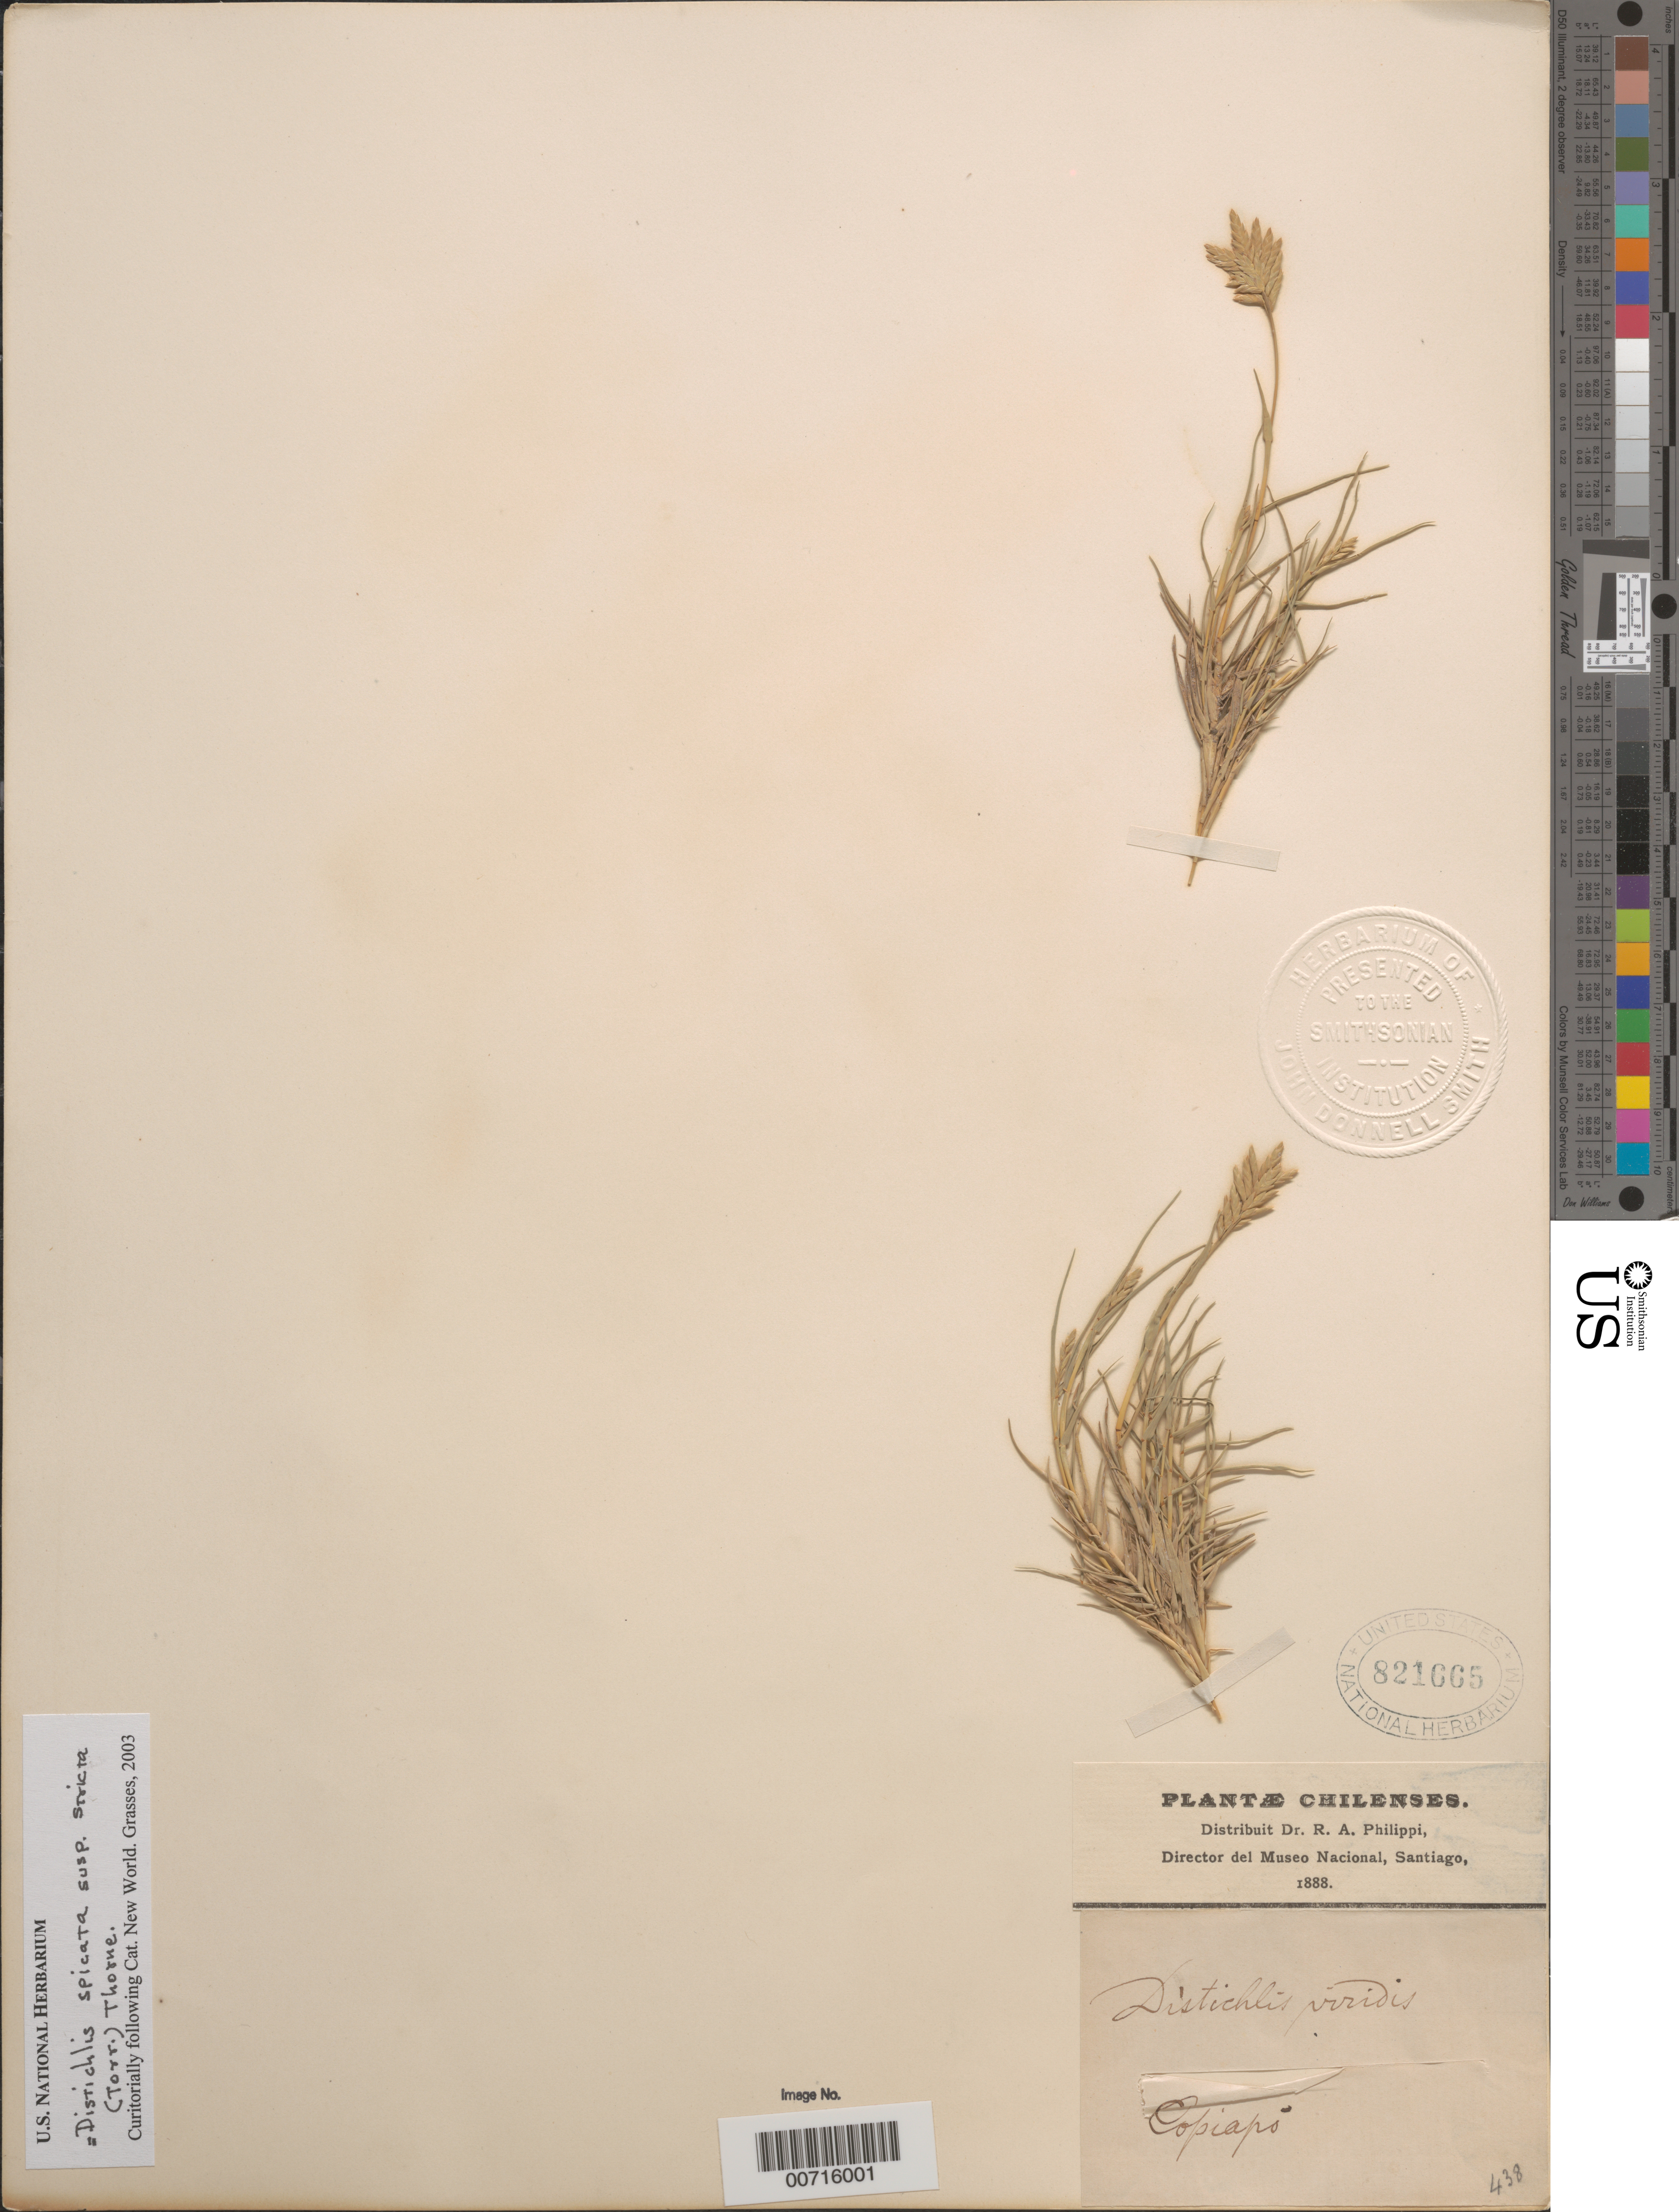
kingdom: Plantae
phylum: Tracheophyta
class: Liliopsida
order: Poales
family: Poaceae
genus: Distichlis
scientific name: Distichlis spicata subsp. stricta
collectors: R. A. Philippi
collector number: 438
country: Chile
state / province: Atacama (III)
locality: Chilenses. Copiapó.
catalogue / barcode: US 821665